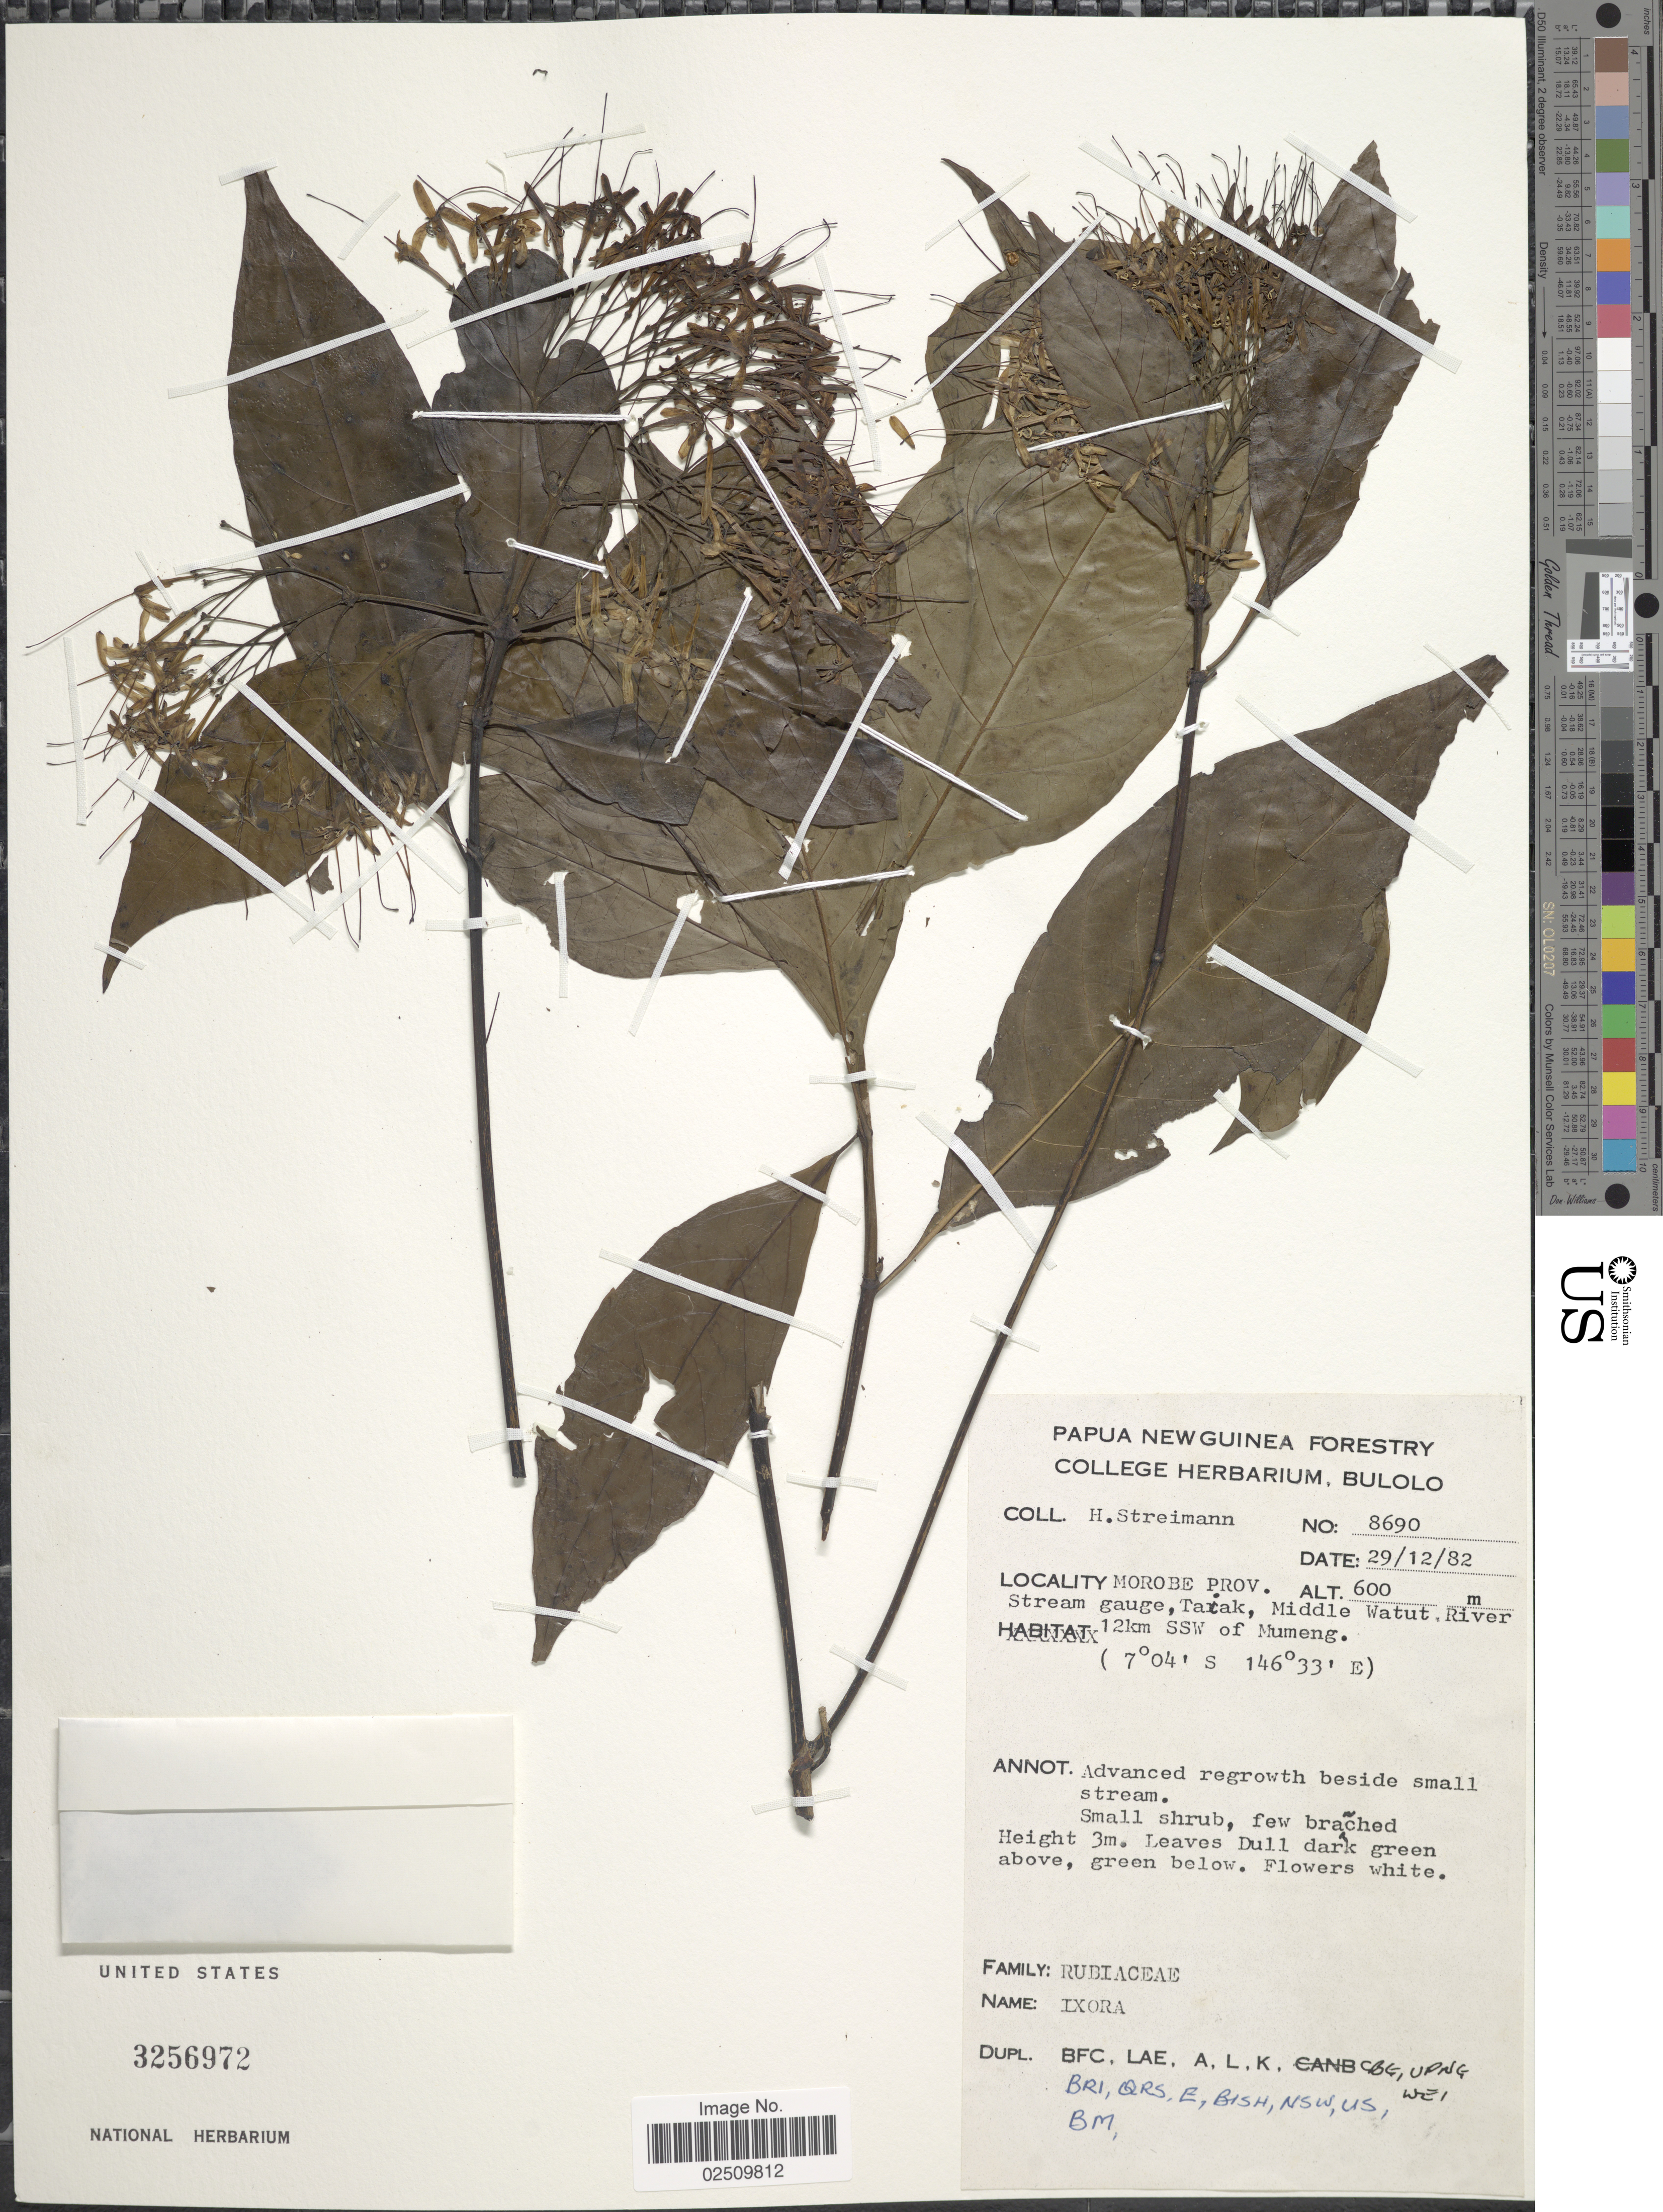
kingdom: Plantae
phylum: Tracheophyta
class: Magnoliopsida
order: Gentianales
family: Rubiaceae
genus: Ixora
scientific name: Ixora sp.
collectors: H. Streimann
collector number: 8690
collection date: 1982-12-29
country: Papua New Guinea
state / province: Morobe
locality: Stream gauge, Taiak, Middle Watut River, 12km SSW of Mumeng.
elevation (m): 600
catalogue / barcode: US 3256972